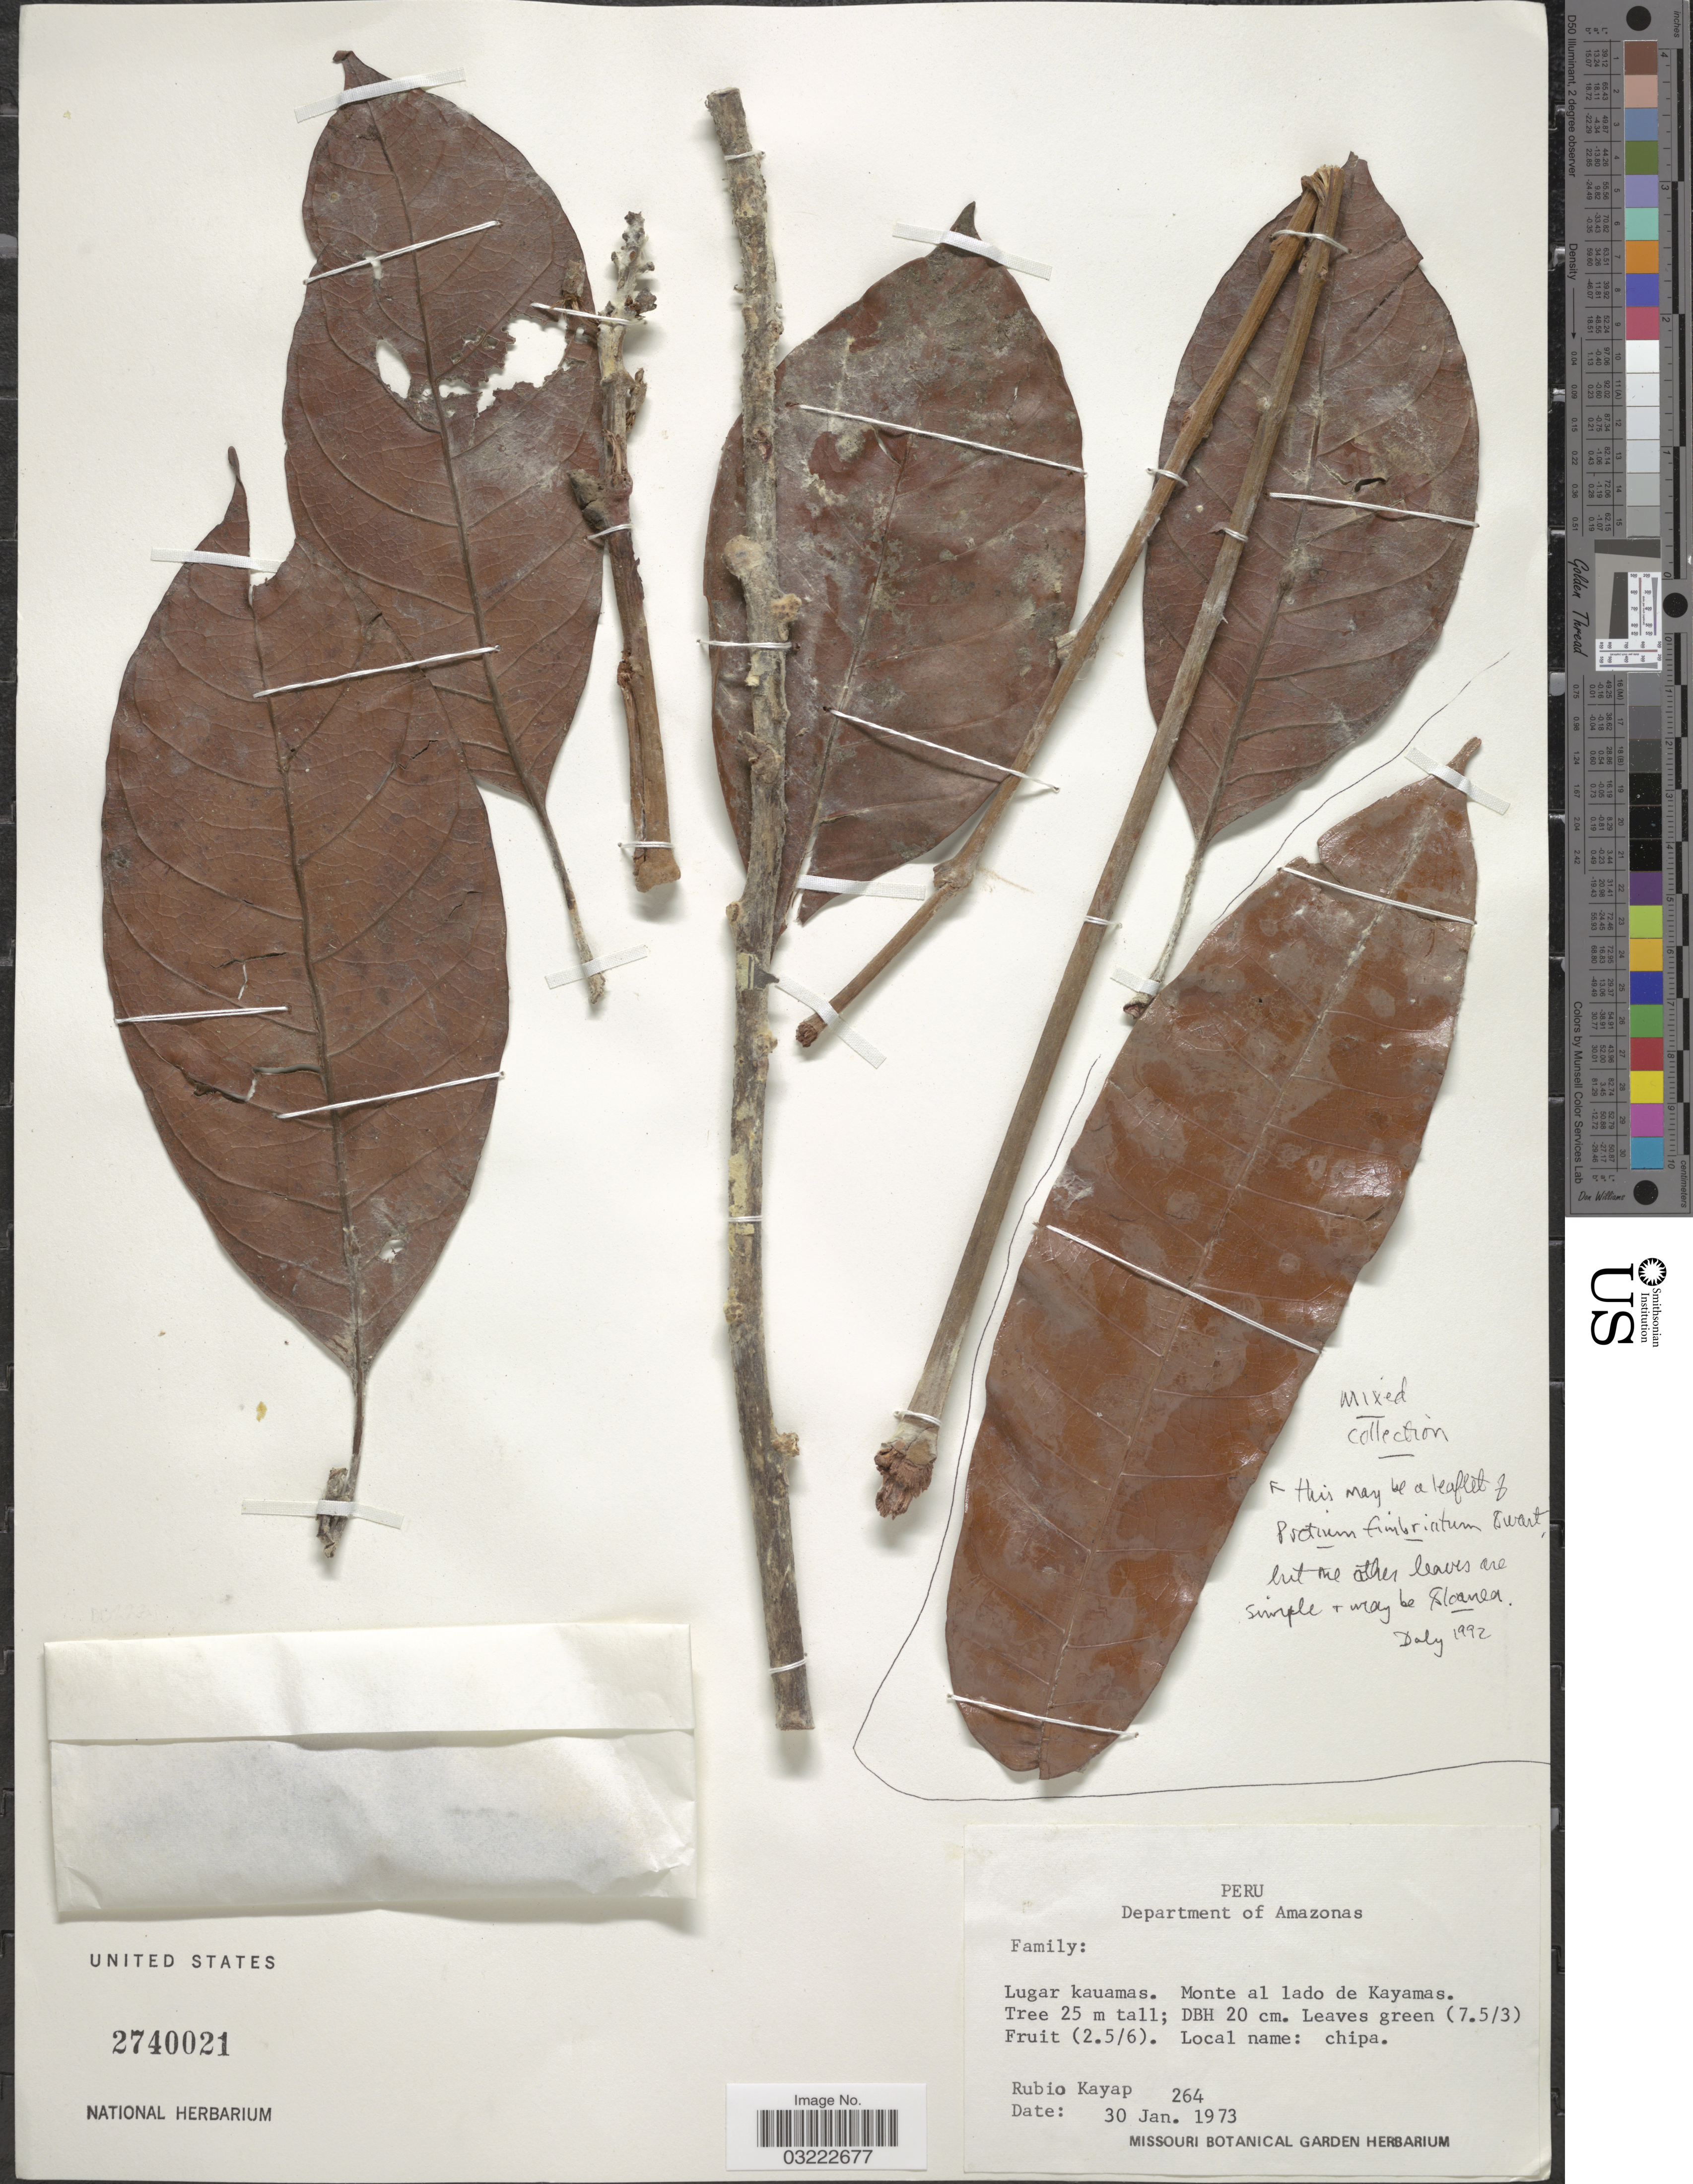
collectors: R. Kayap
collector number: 264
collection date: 1973-01-30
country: Peru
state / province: Amazonas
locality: Department of Amazonas, Lugar kauamas. Monte el lado de Kayamas.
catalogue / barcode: US 2740021